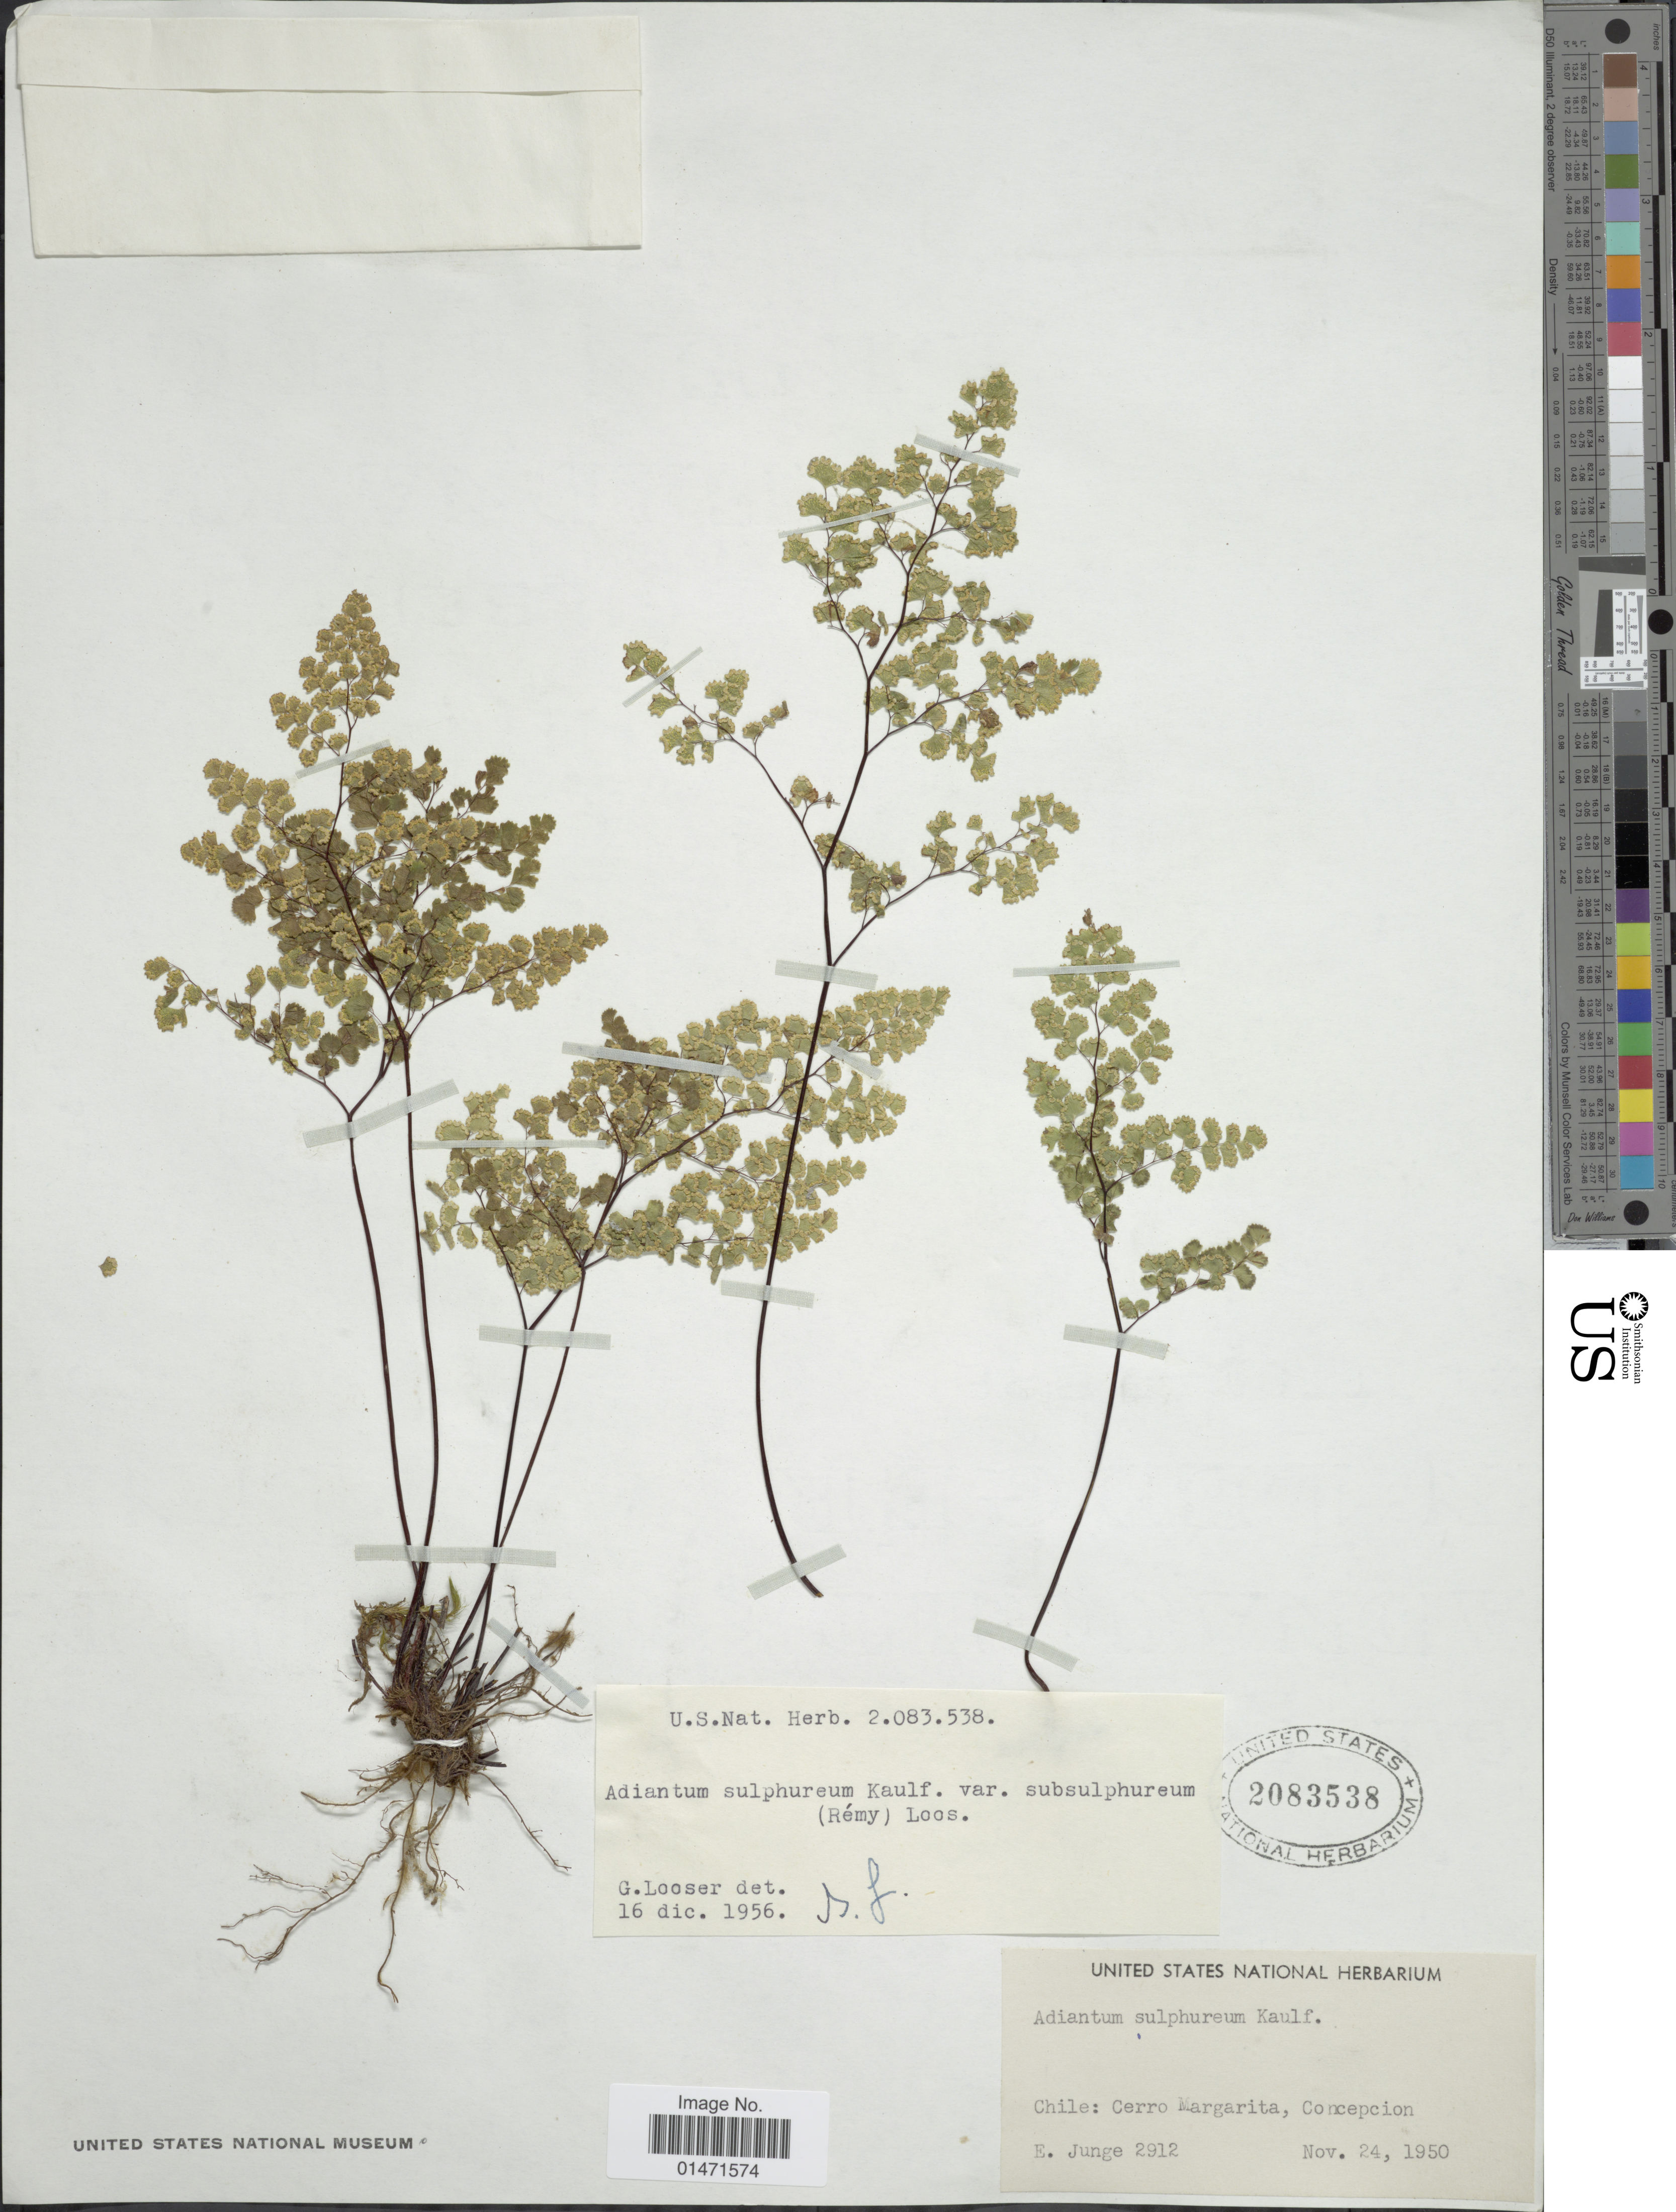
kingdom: Plantae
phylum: Tracheophyta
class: Polypodiopsida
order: Polypodiales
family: Pteridaceae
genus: Adiantum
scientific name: Adiantum sulphureum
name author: Kaulf.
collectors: E. Junge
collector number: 2912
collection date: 1950-11-24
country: Chile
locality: Cerro Margarita, Concepcion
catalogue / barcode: US 2083538